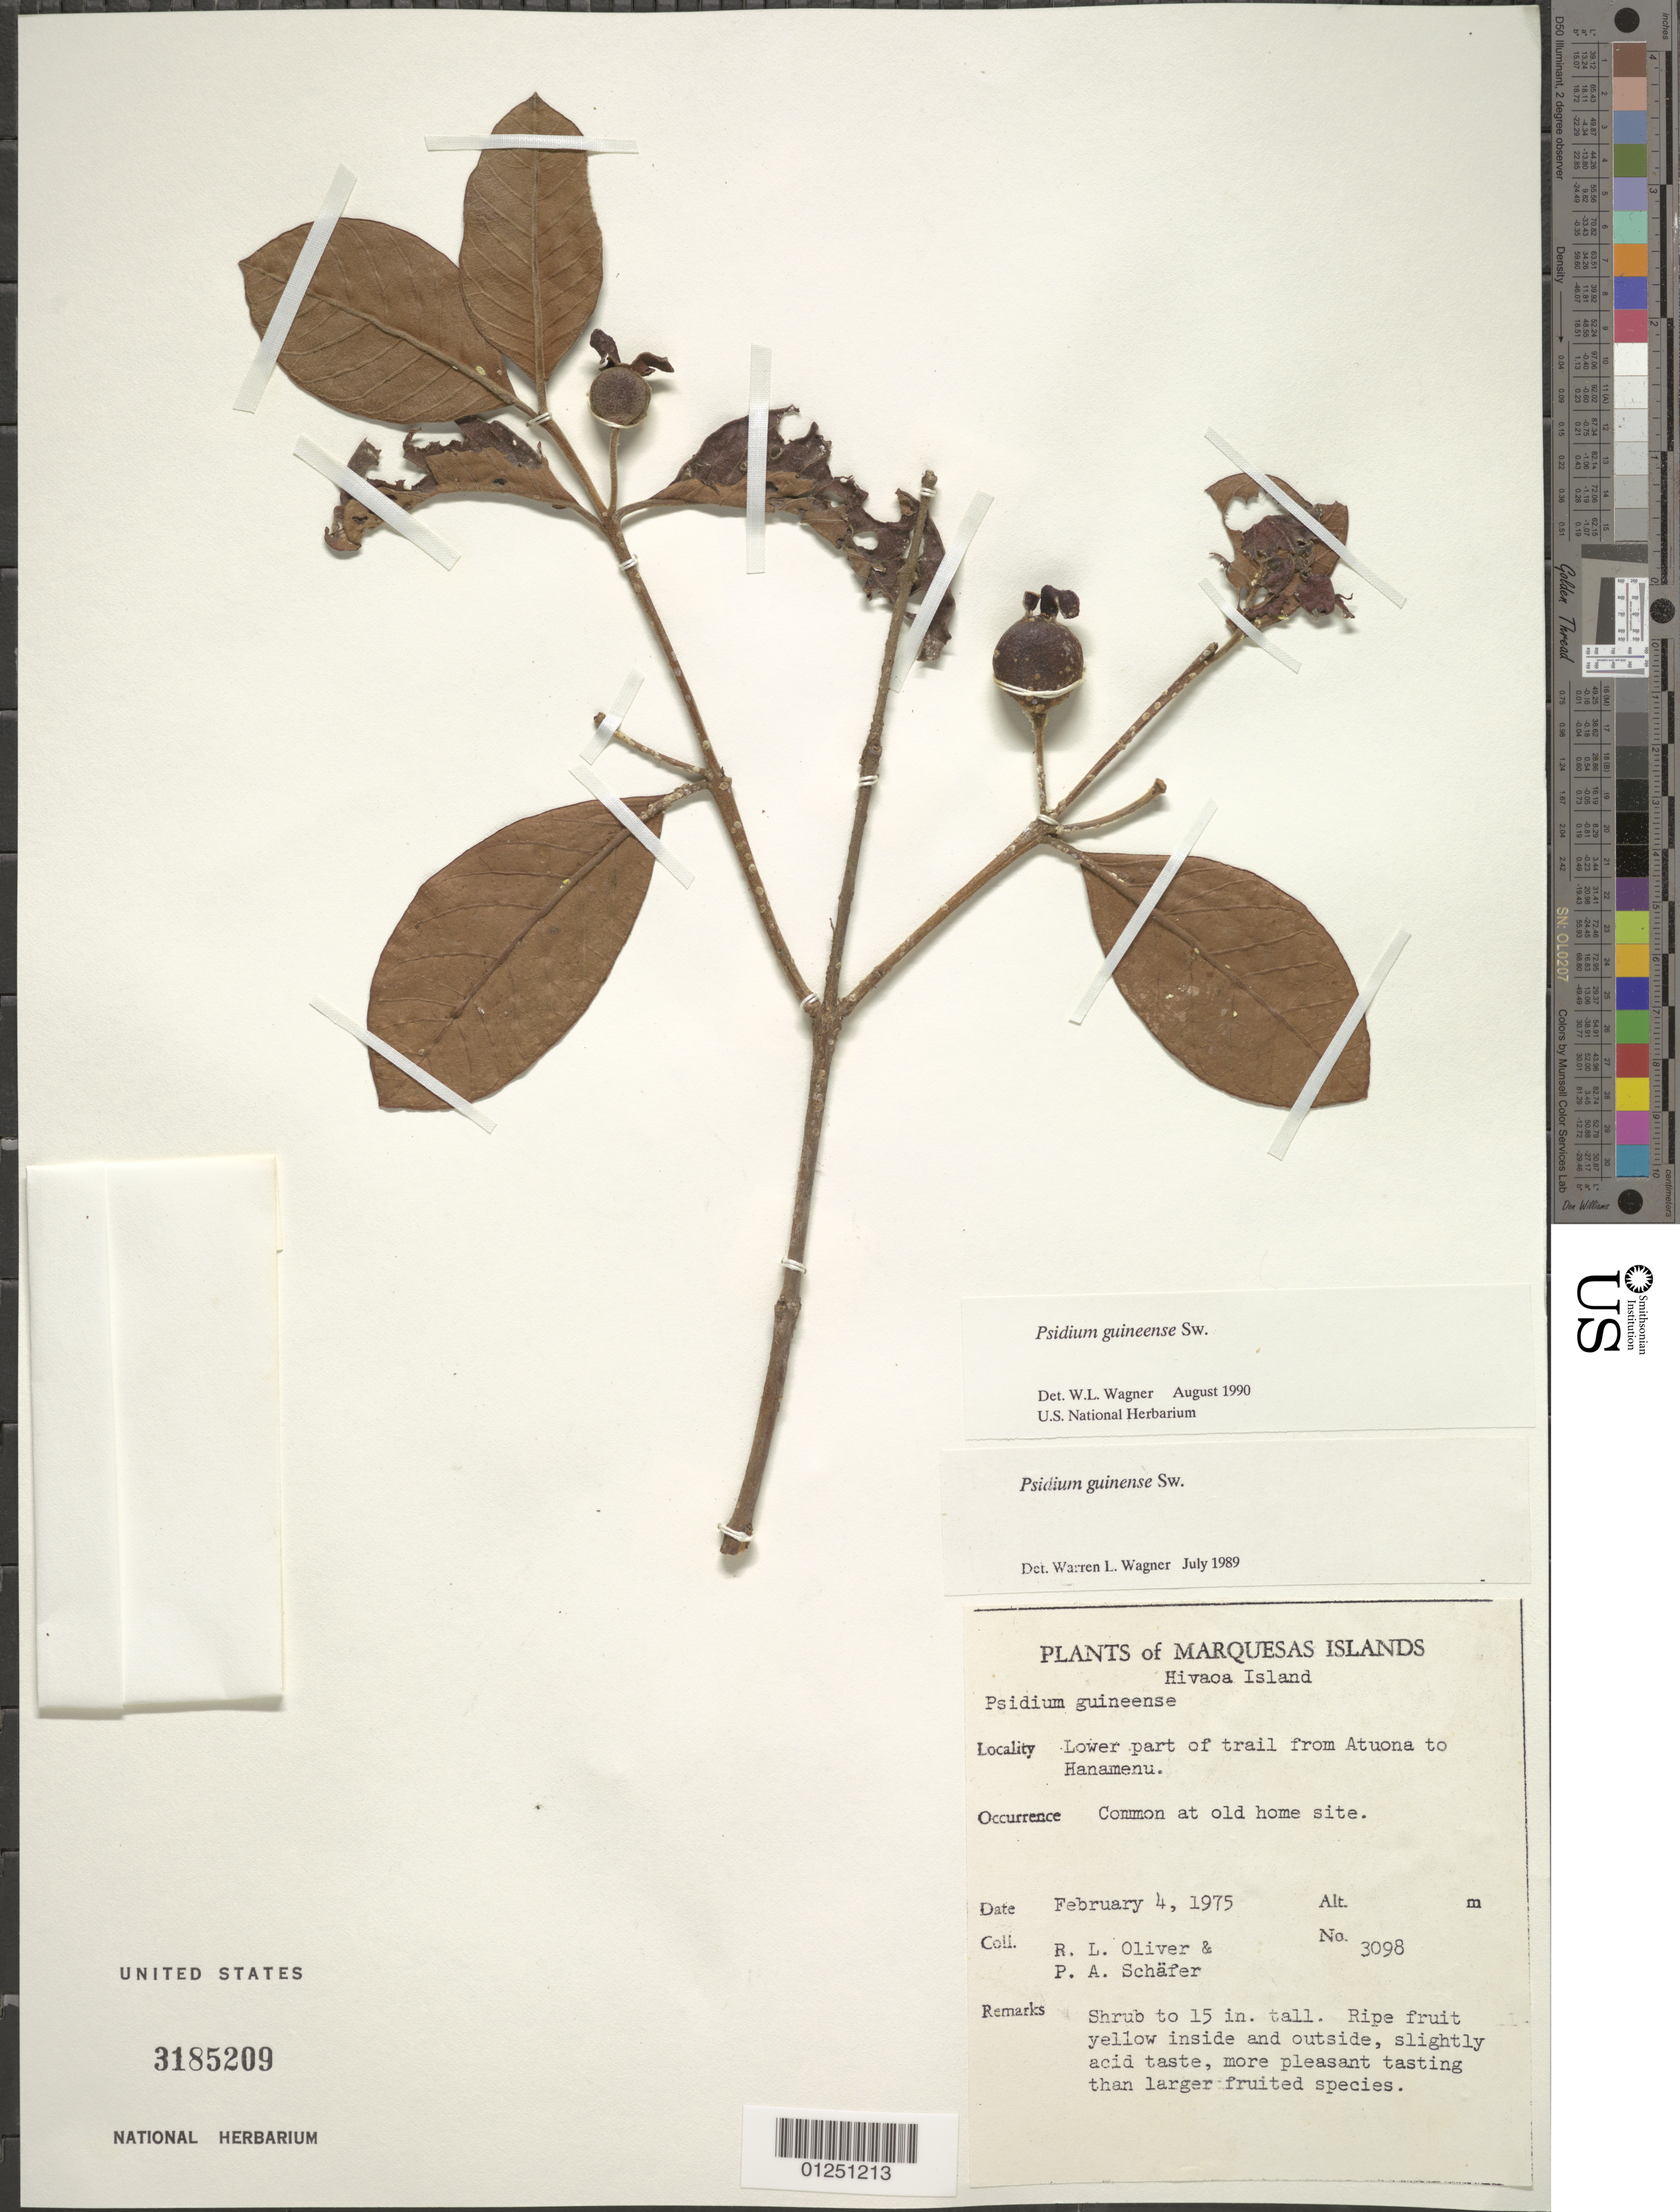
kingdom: Plantae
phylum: Tracheophyta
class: Magnoliopsida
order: Myrtales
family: Myrtaceae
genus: Psidium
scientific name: Psidium guineense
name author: Sw.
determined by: Wagner, W. L., (BOT), Smithsonian Institution - National Museum of Natural History (UNITED STATES)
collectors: R. L. Oliver & P. A. Schäfer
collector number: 3098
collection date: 1975-02-04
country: French Polynesia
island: Hiva Oa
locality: lower part of trail from Atuona to Hanamenu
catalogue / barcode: US 3185209